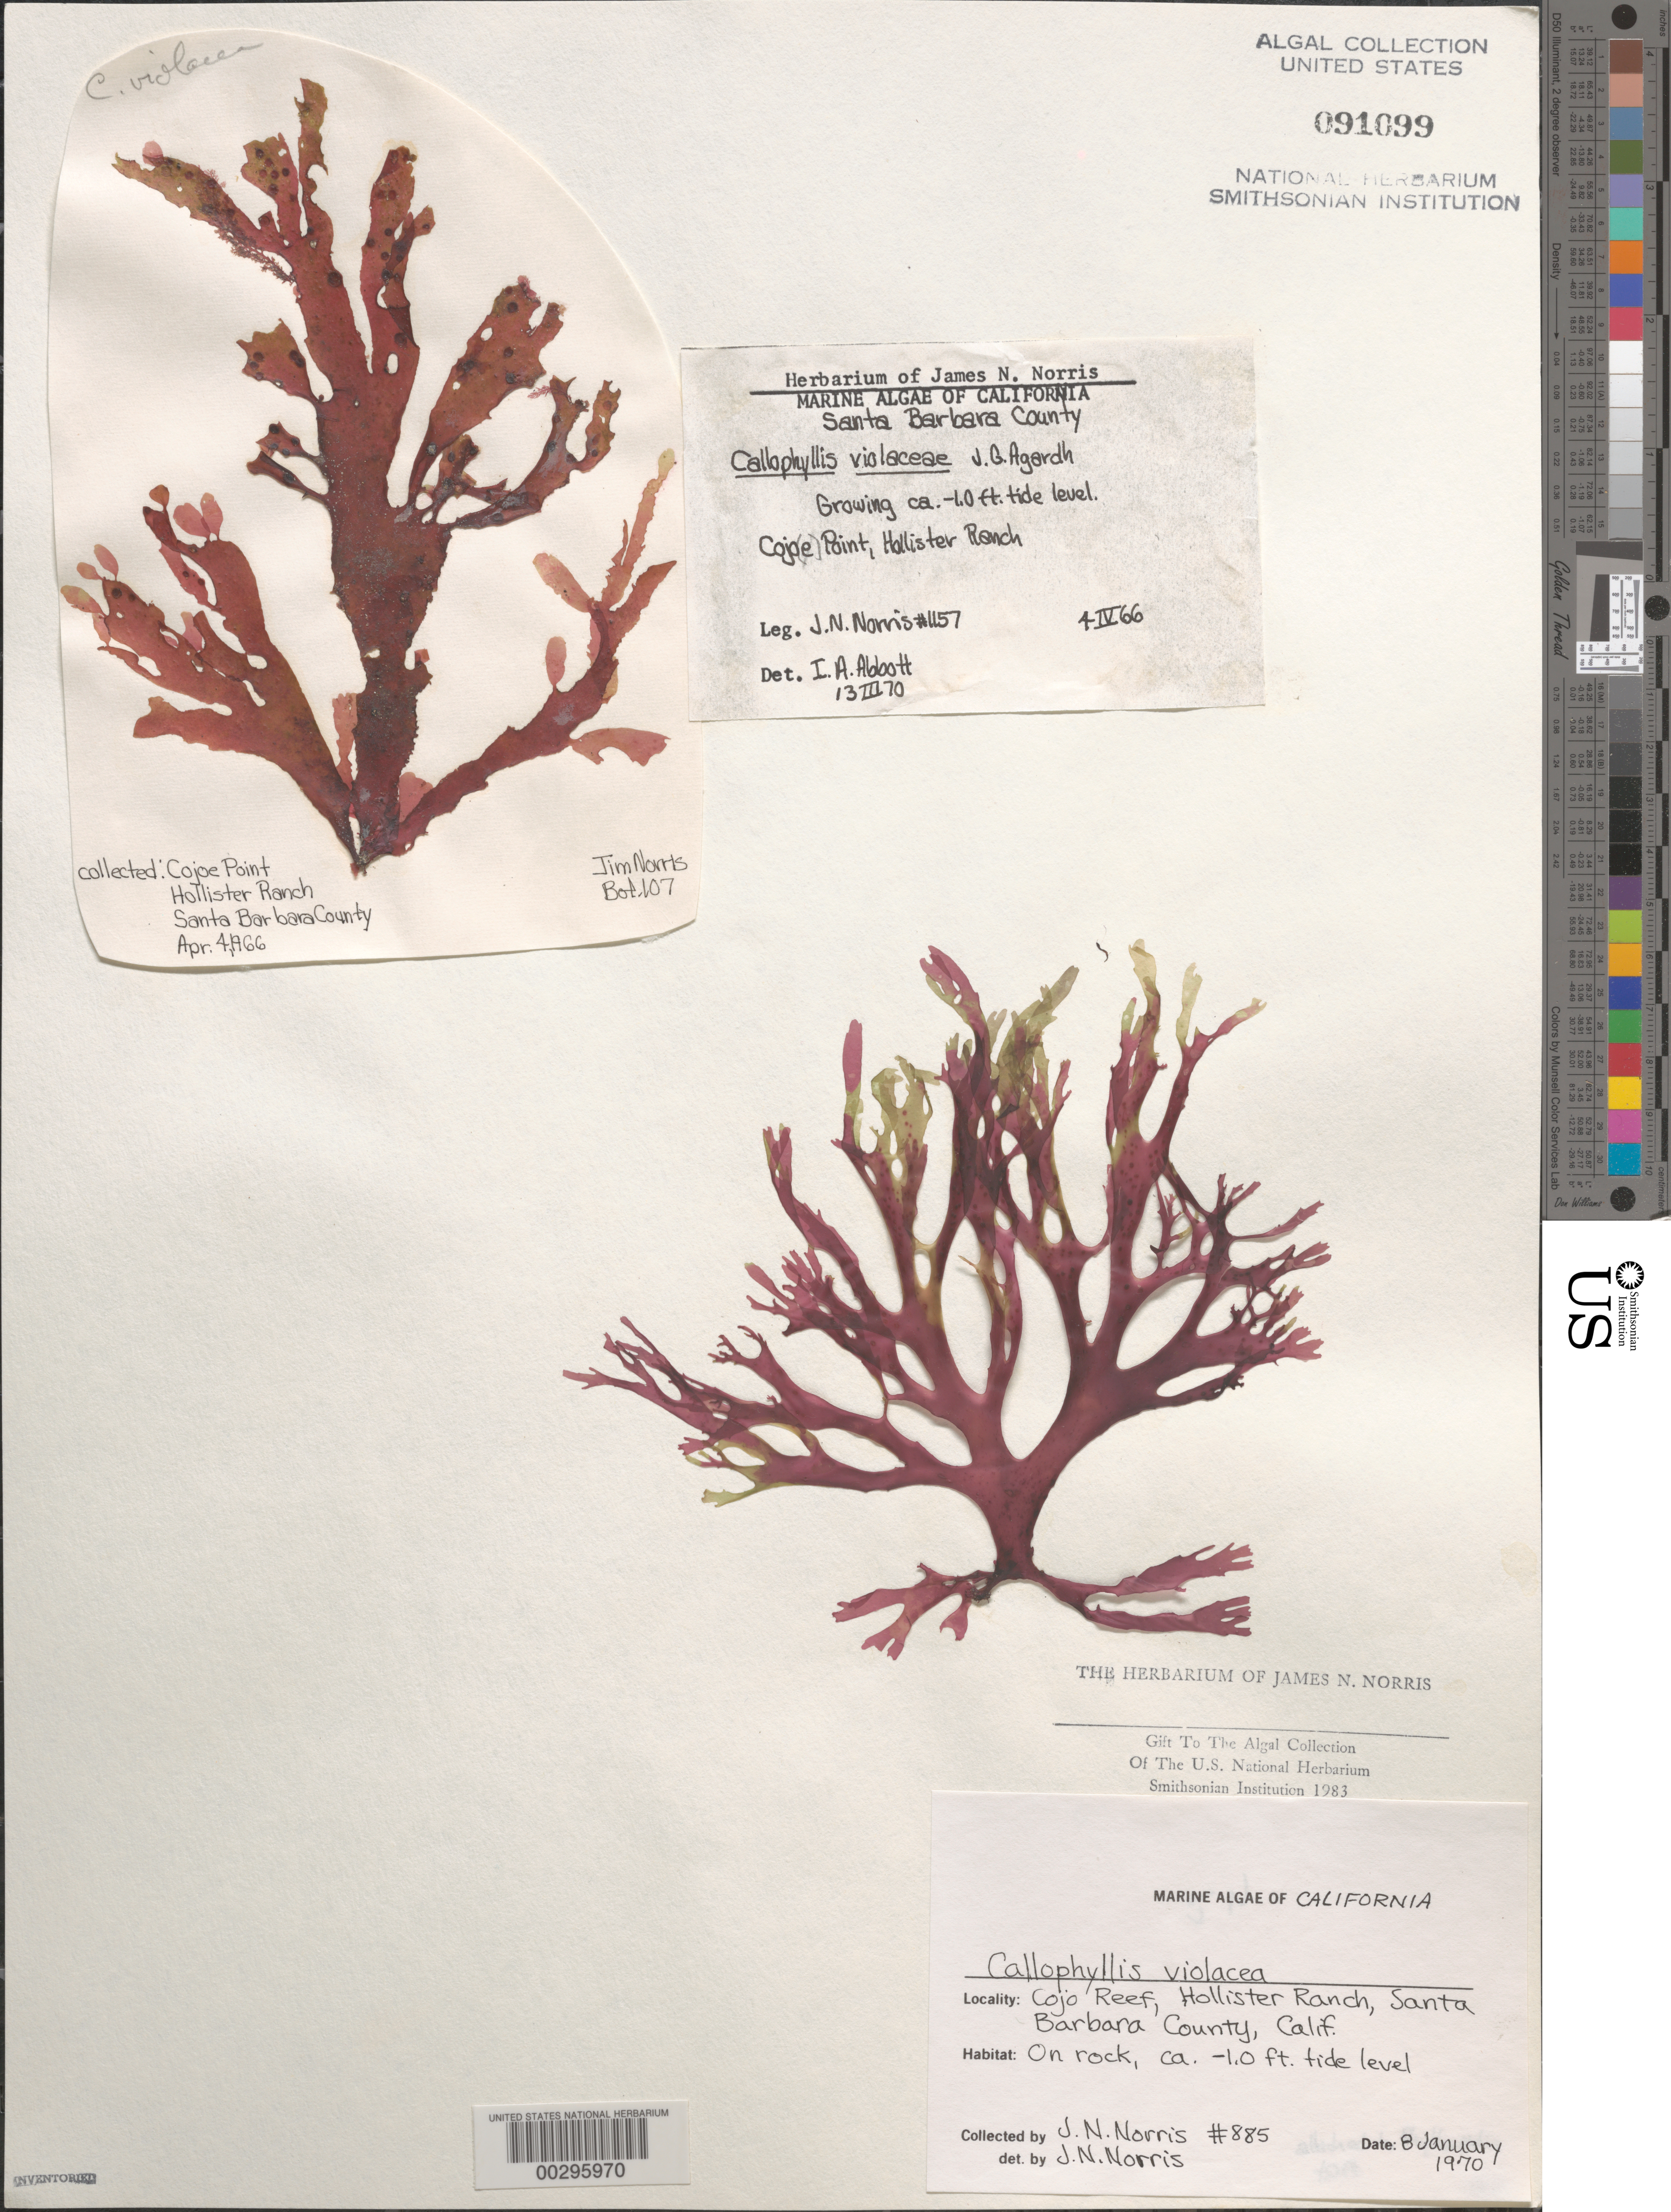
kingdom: Plantae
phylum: Rhodophyta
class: Florideophyceae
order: Gigartinales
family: Kallymeniaceae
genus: Callophyllis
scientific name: Callophyllis violacea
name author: J. Agardh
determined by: Norris, James N.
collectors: J. N. Norris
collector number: JN-885 & JN-1157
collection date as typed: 08 Jan 1970 and 04 Apr 1966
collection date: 1966-04-04,1970-01-08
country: United States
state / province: California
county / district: Santa Barbara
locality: Cojo Reef and Point, Hollister Ranch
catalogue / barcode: US 91099